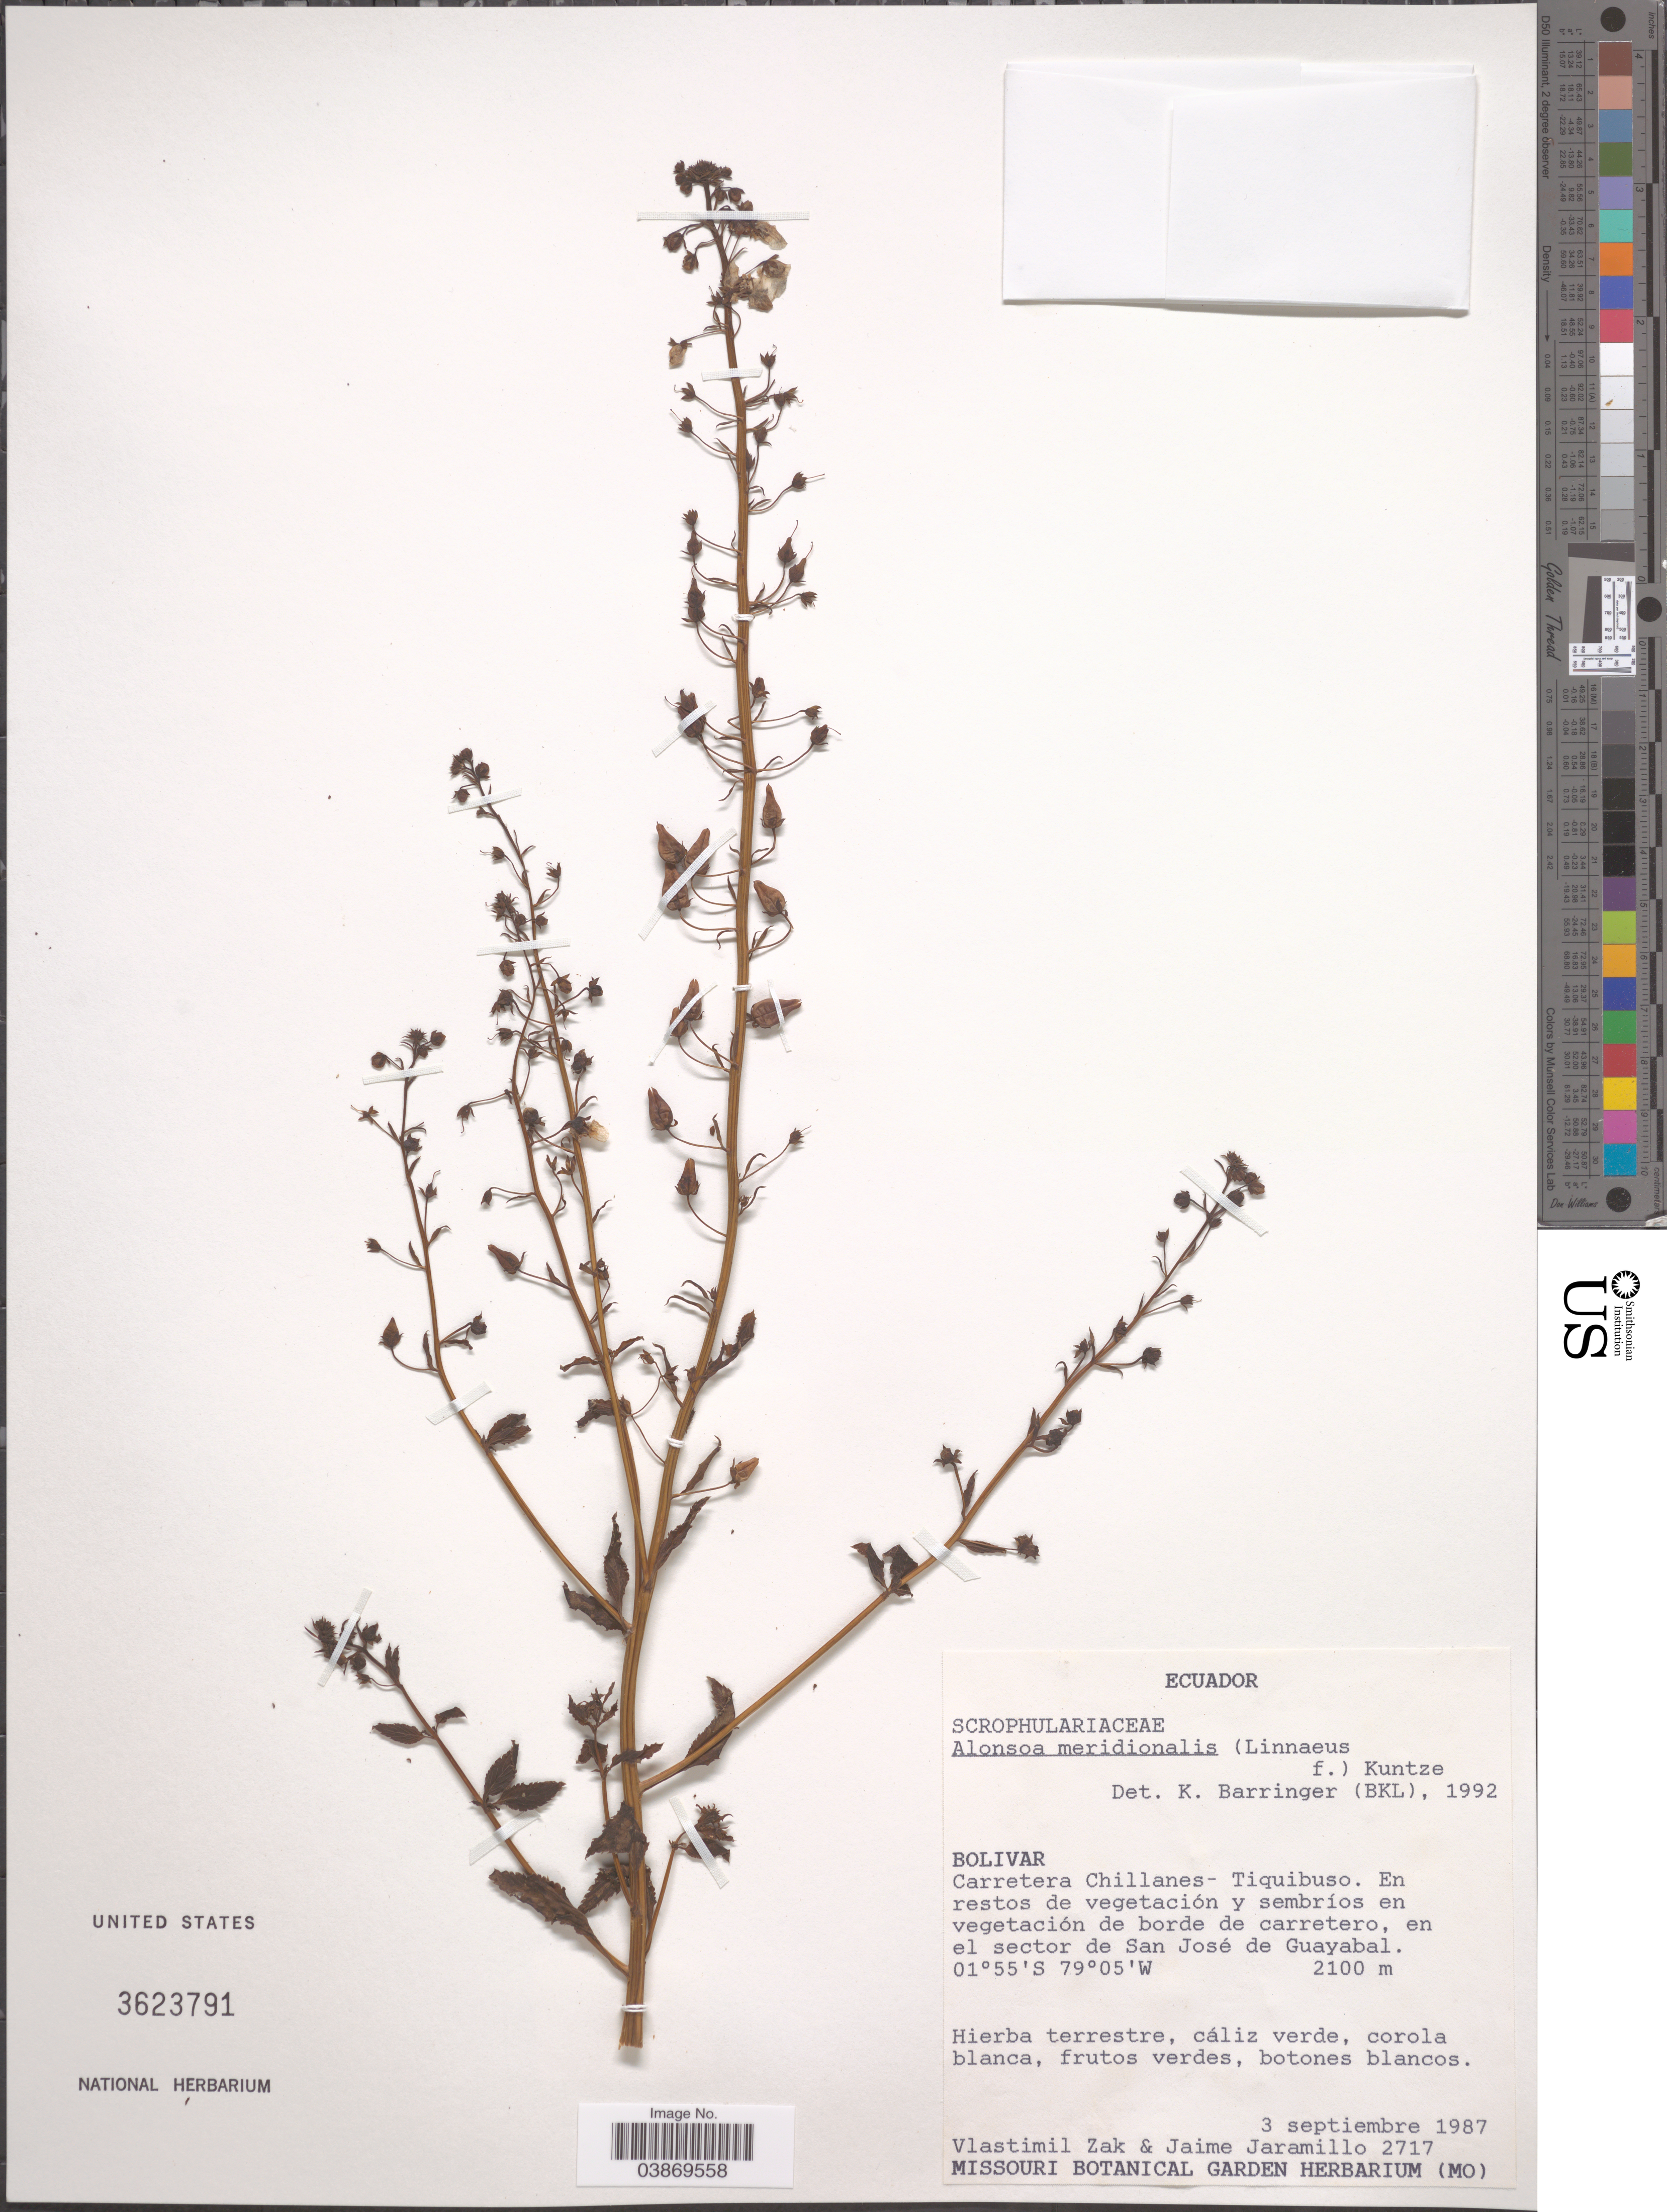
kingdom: Plantae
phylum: Tracheophyta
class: Magnoliopsida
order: Lamiales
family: Scrophulariaceae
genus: Alonsoa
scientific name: Alonsoa meridionalis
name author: (L. f.) Kuntze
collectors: V. Zak & J. Jaramillo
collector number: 2717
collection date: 1987-09-03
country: Ecuador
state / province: Bolívar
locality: Carretera Chillanes- Tiquibuso. En restos de vegetación y sembríos en vegetación de borde de carretero, en el sector de San José de Guayabal.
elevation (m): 2100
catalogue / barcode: US 3623791